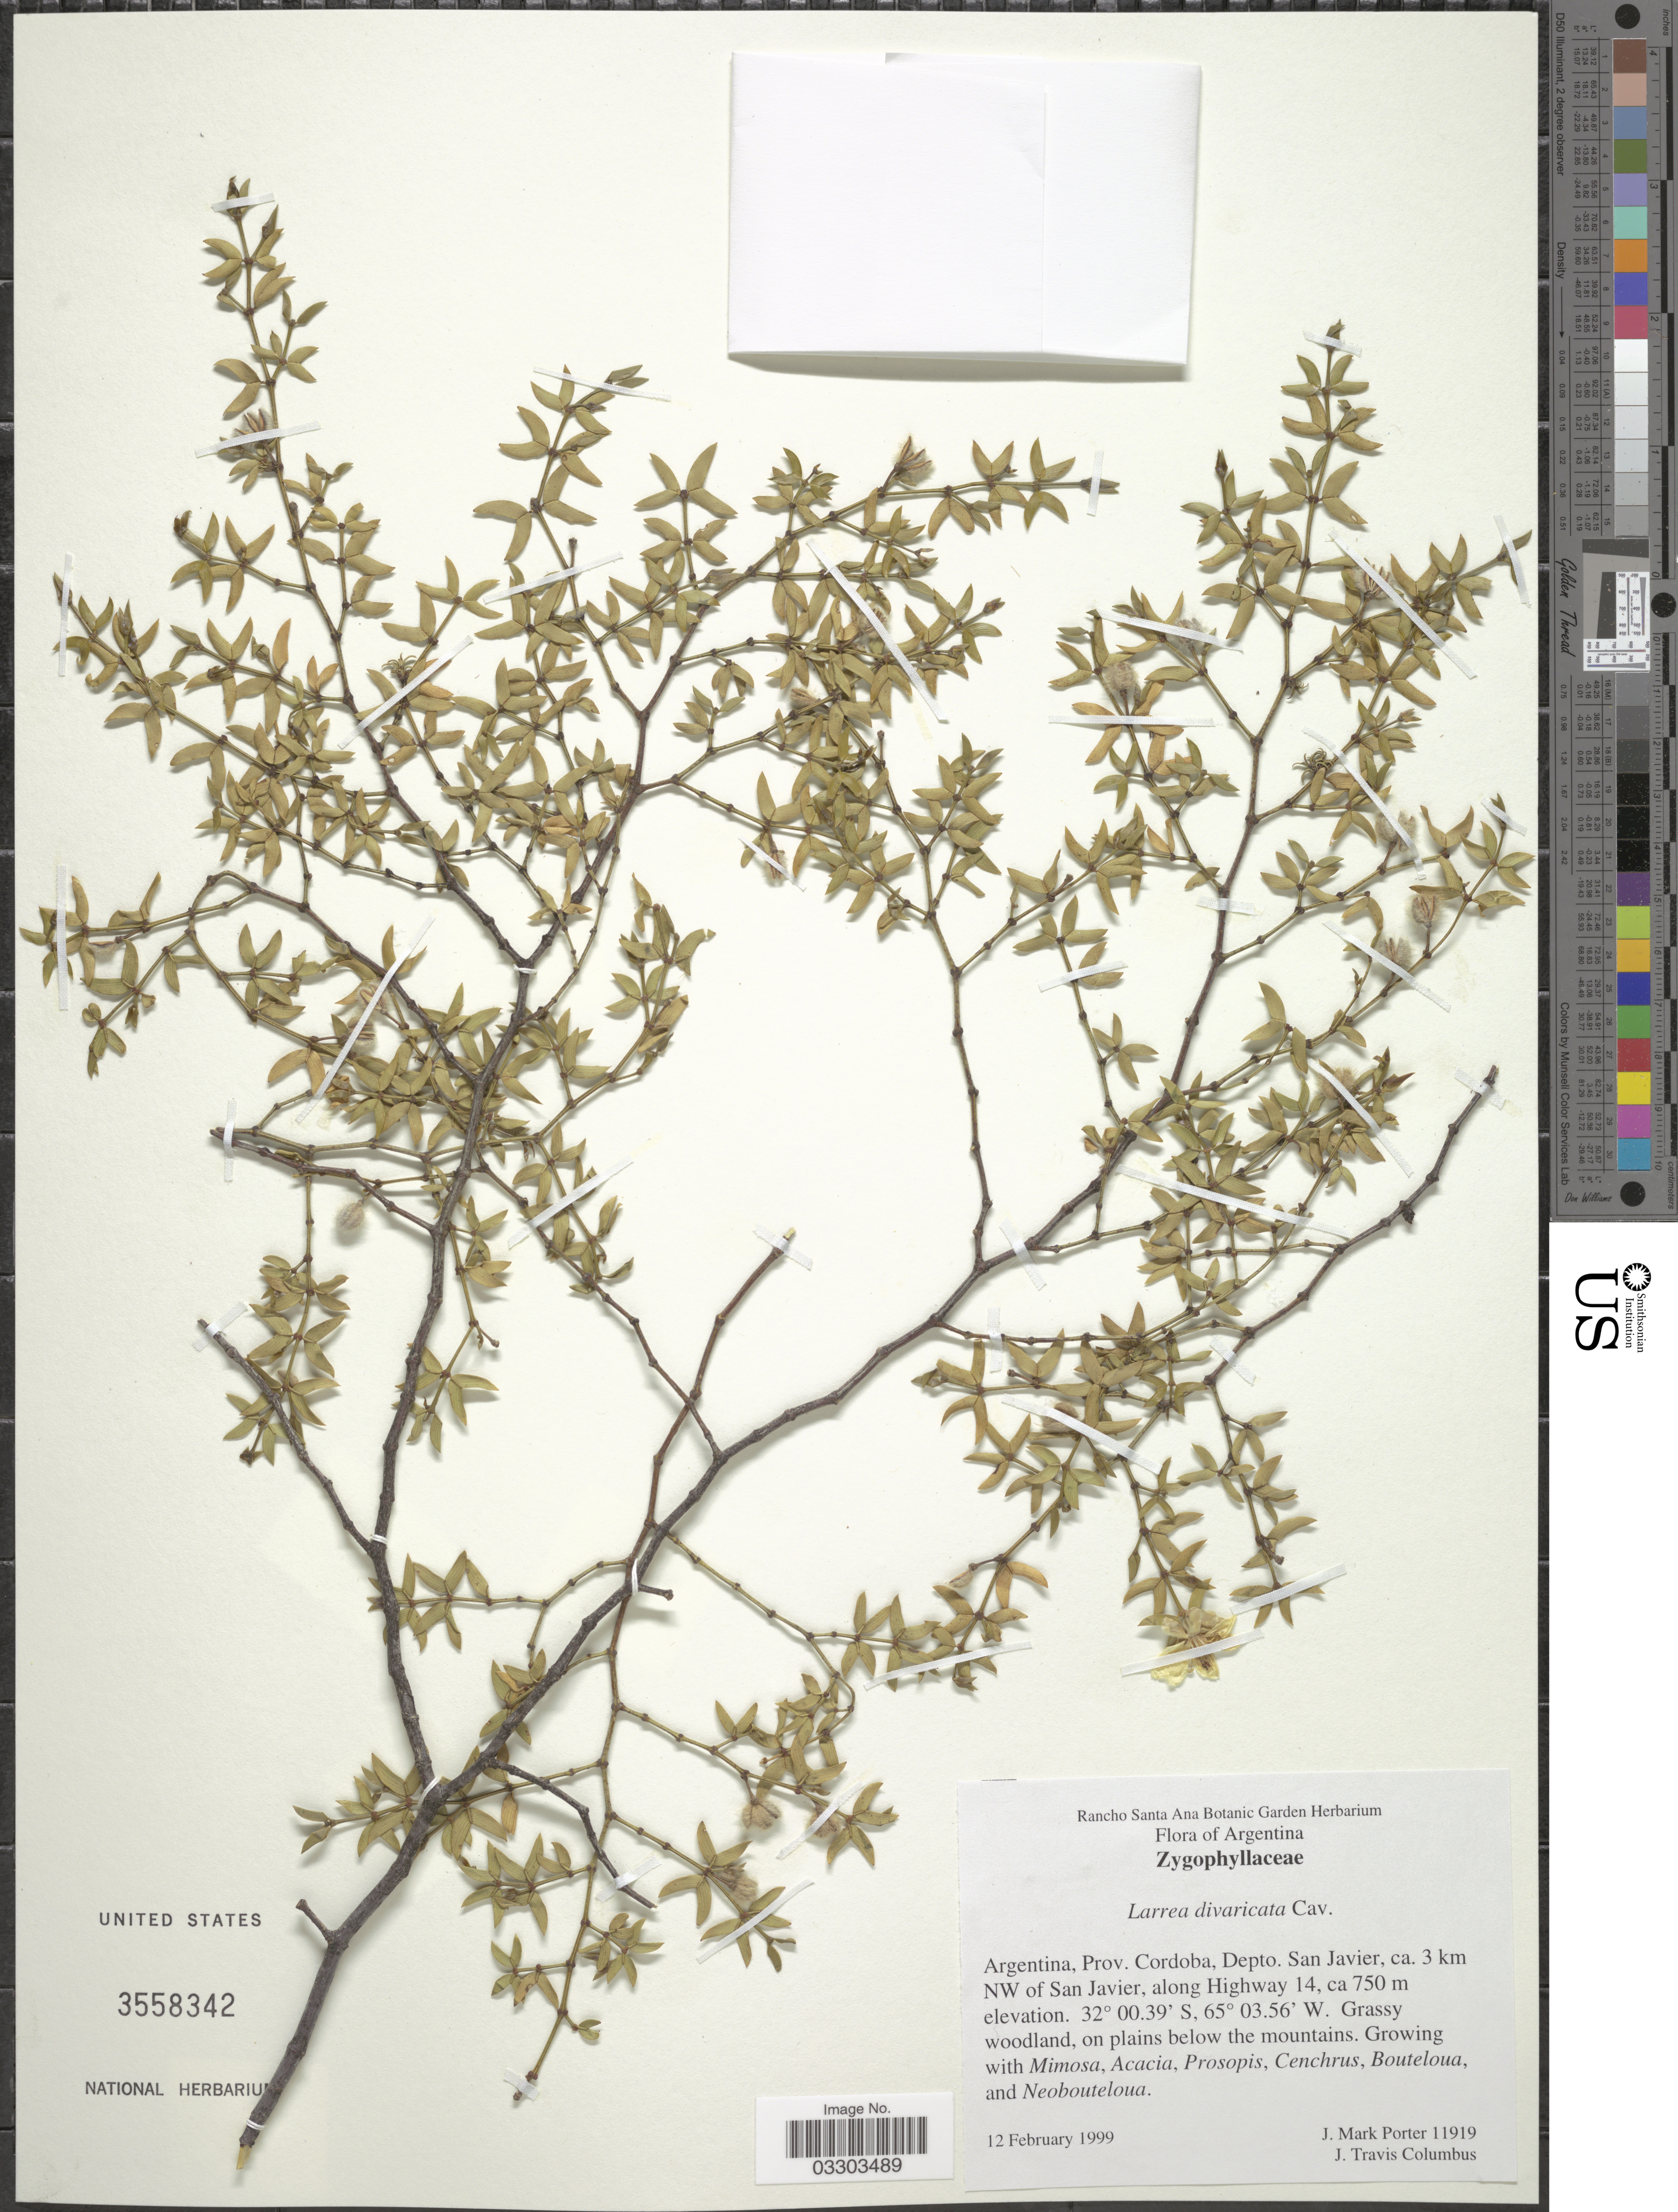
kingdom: Plantae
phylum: Tracheophyta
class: Magnoliopsida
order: Zygophyllales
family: Zygophyllaceae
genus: Larrea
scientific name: Larrea divaricata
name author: Cav.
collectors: J. M. Porter & J. T. Columbus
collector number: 11919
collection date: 1999-02-12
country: Argentina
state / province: Cordoba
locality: Depto. San Javier, ca. 3 km NW of San Javier, along Highway 14.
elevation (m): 750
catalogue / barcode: US 3558342